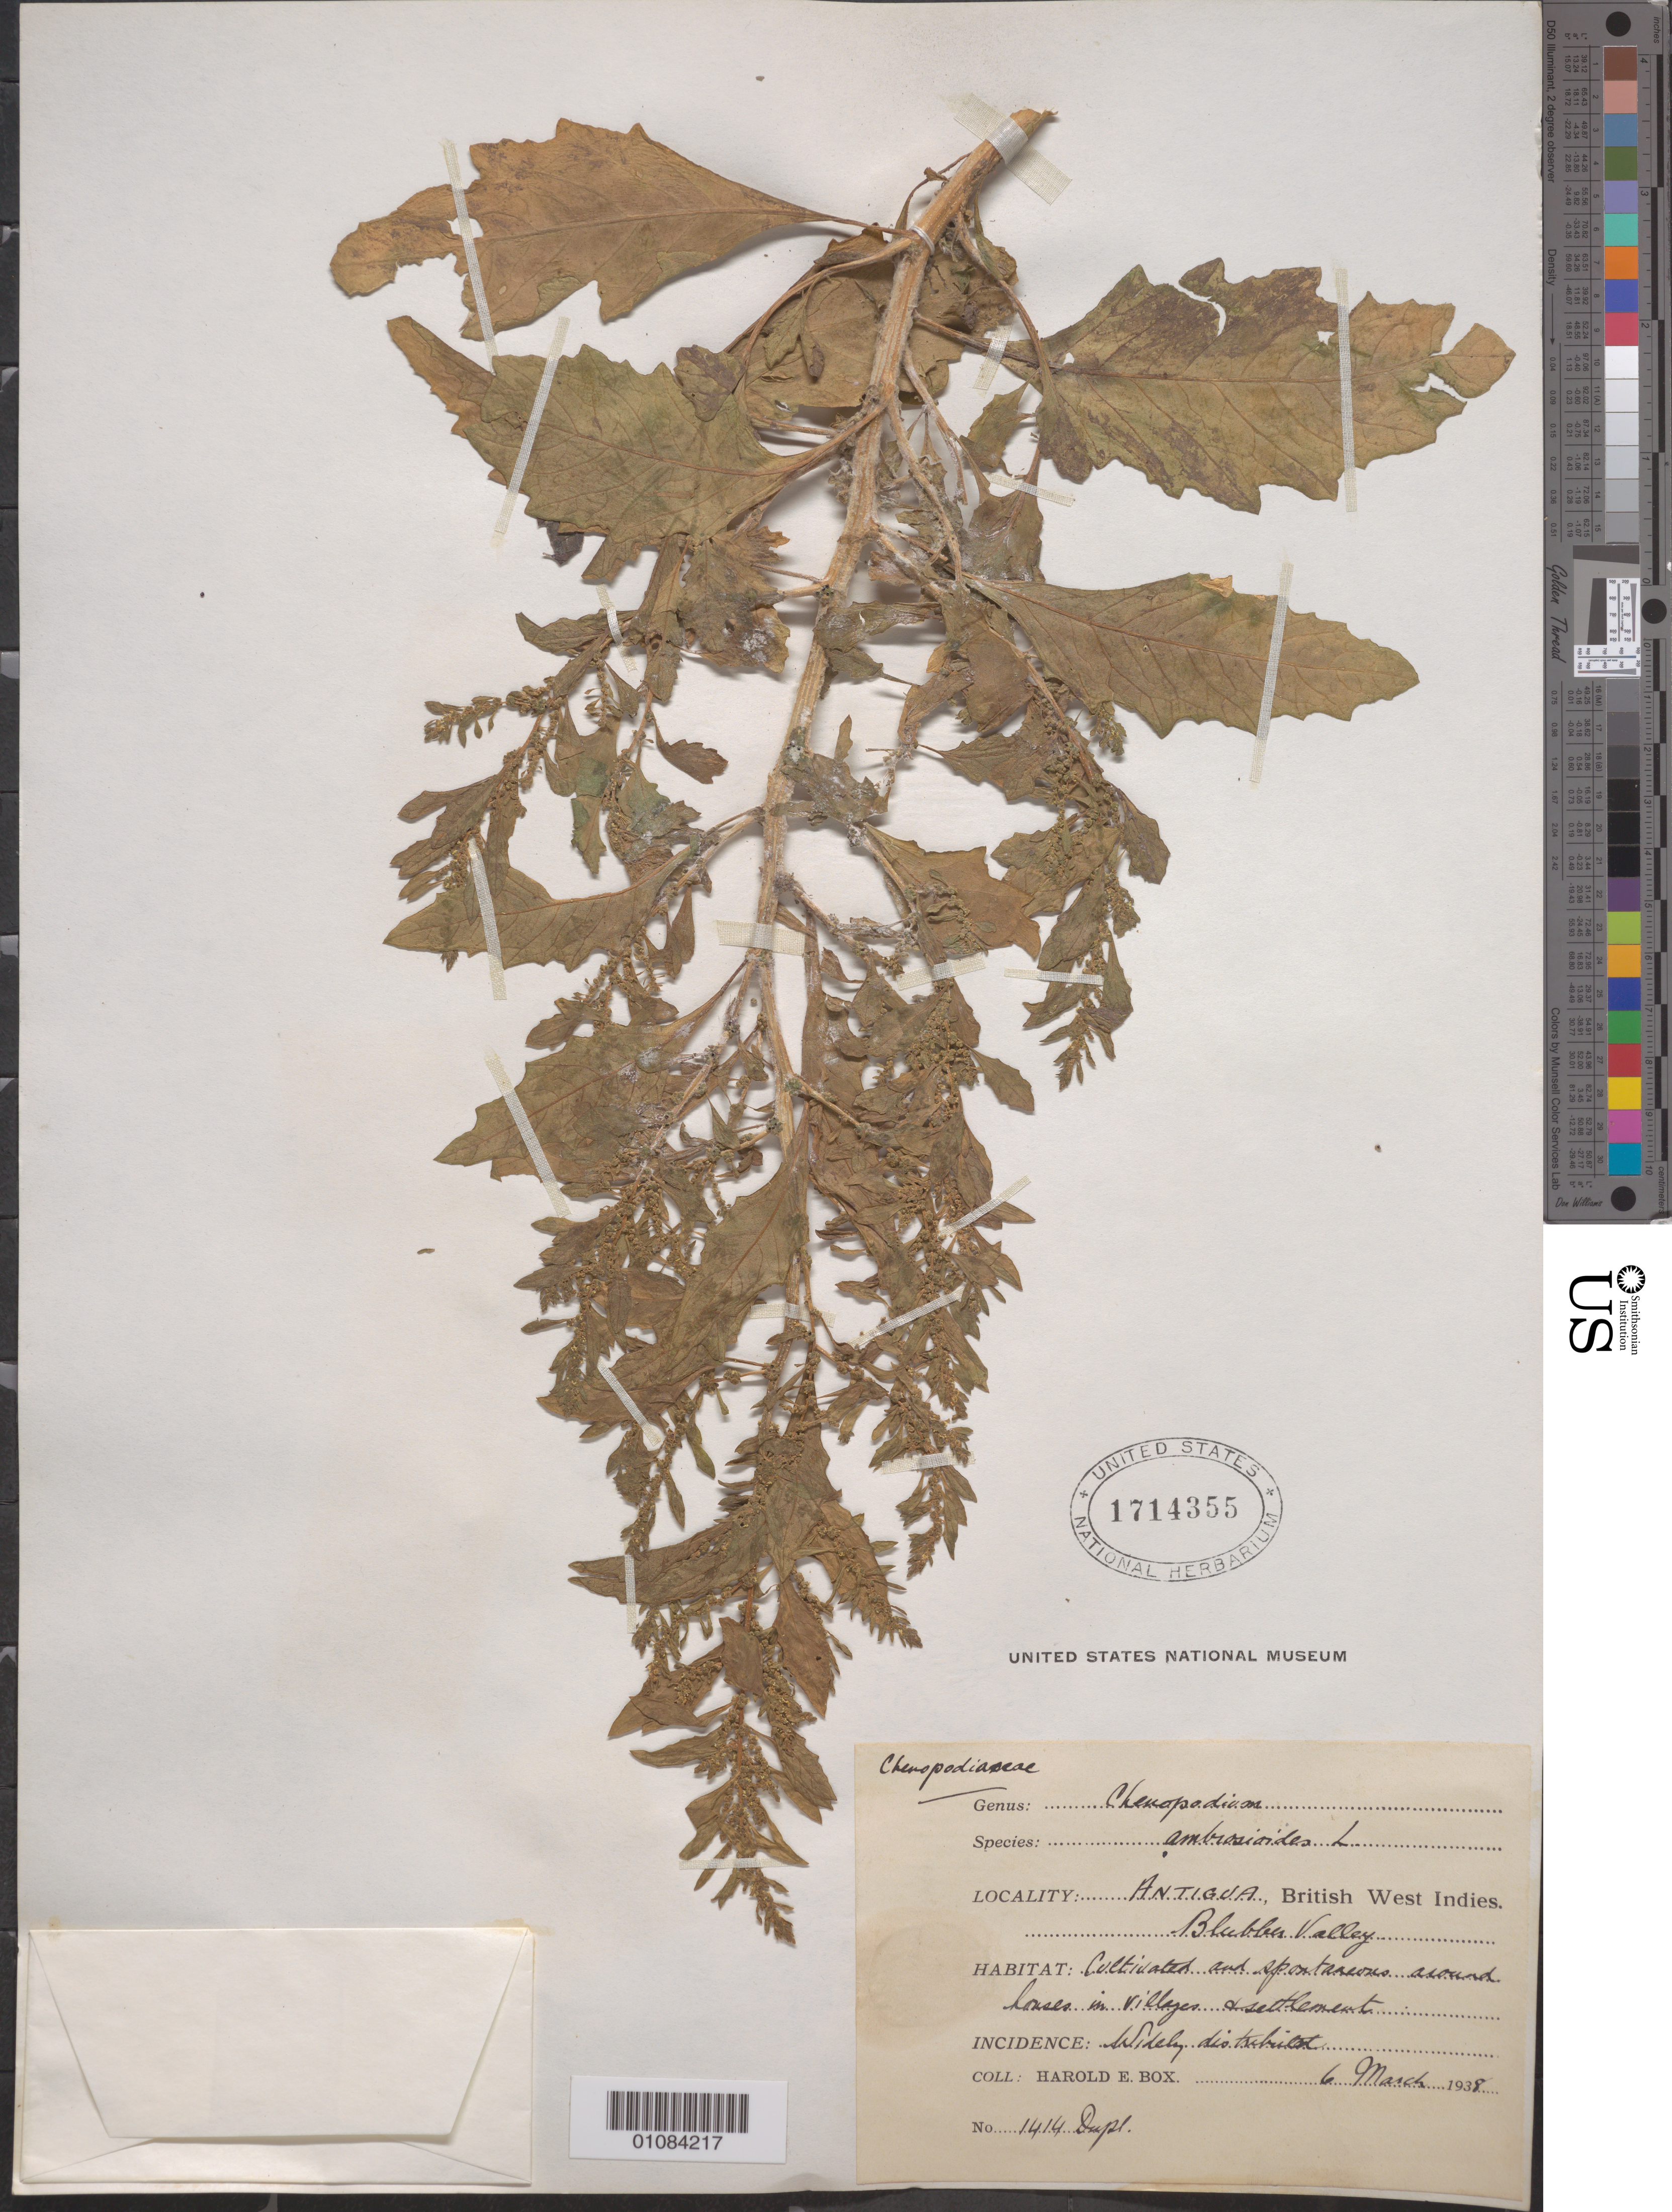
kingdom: Plantae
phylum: Tracheophyta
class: Magnoliopsida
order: Caryophyllales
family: Amaranthaceae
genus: Chenopodium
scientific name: Chenopodium ambrosioides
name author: L.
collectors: H. E. Box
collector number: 1414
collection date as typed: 06 Mar 1938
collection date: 1938-03-06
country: Antigua and Barbuda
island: Antigua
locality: Blubber Valley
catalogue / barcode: US 1714355